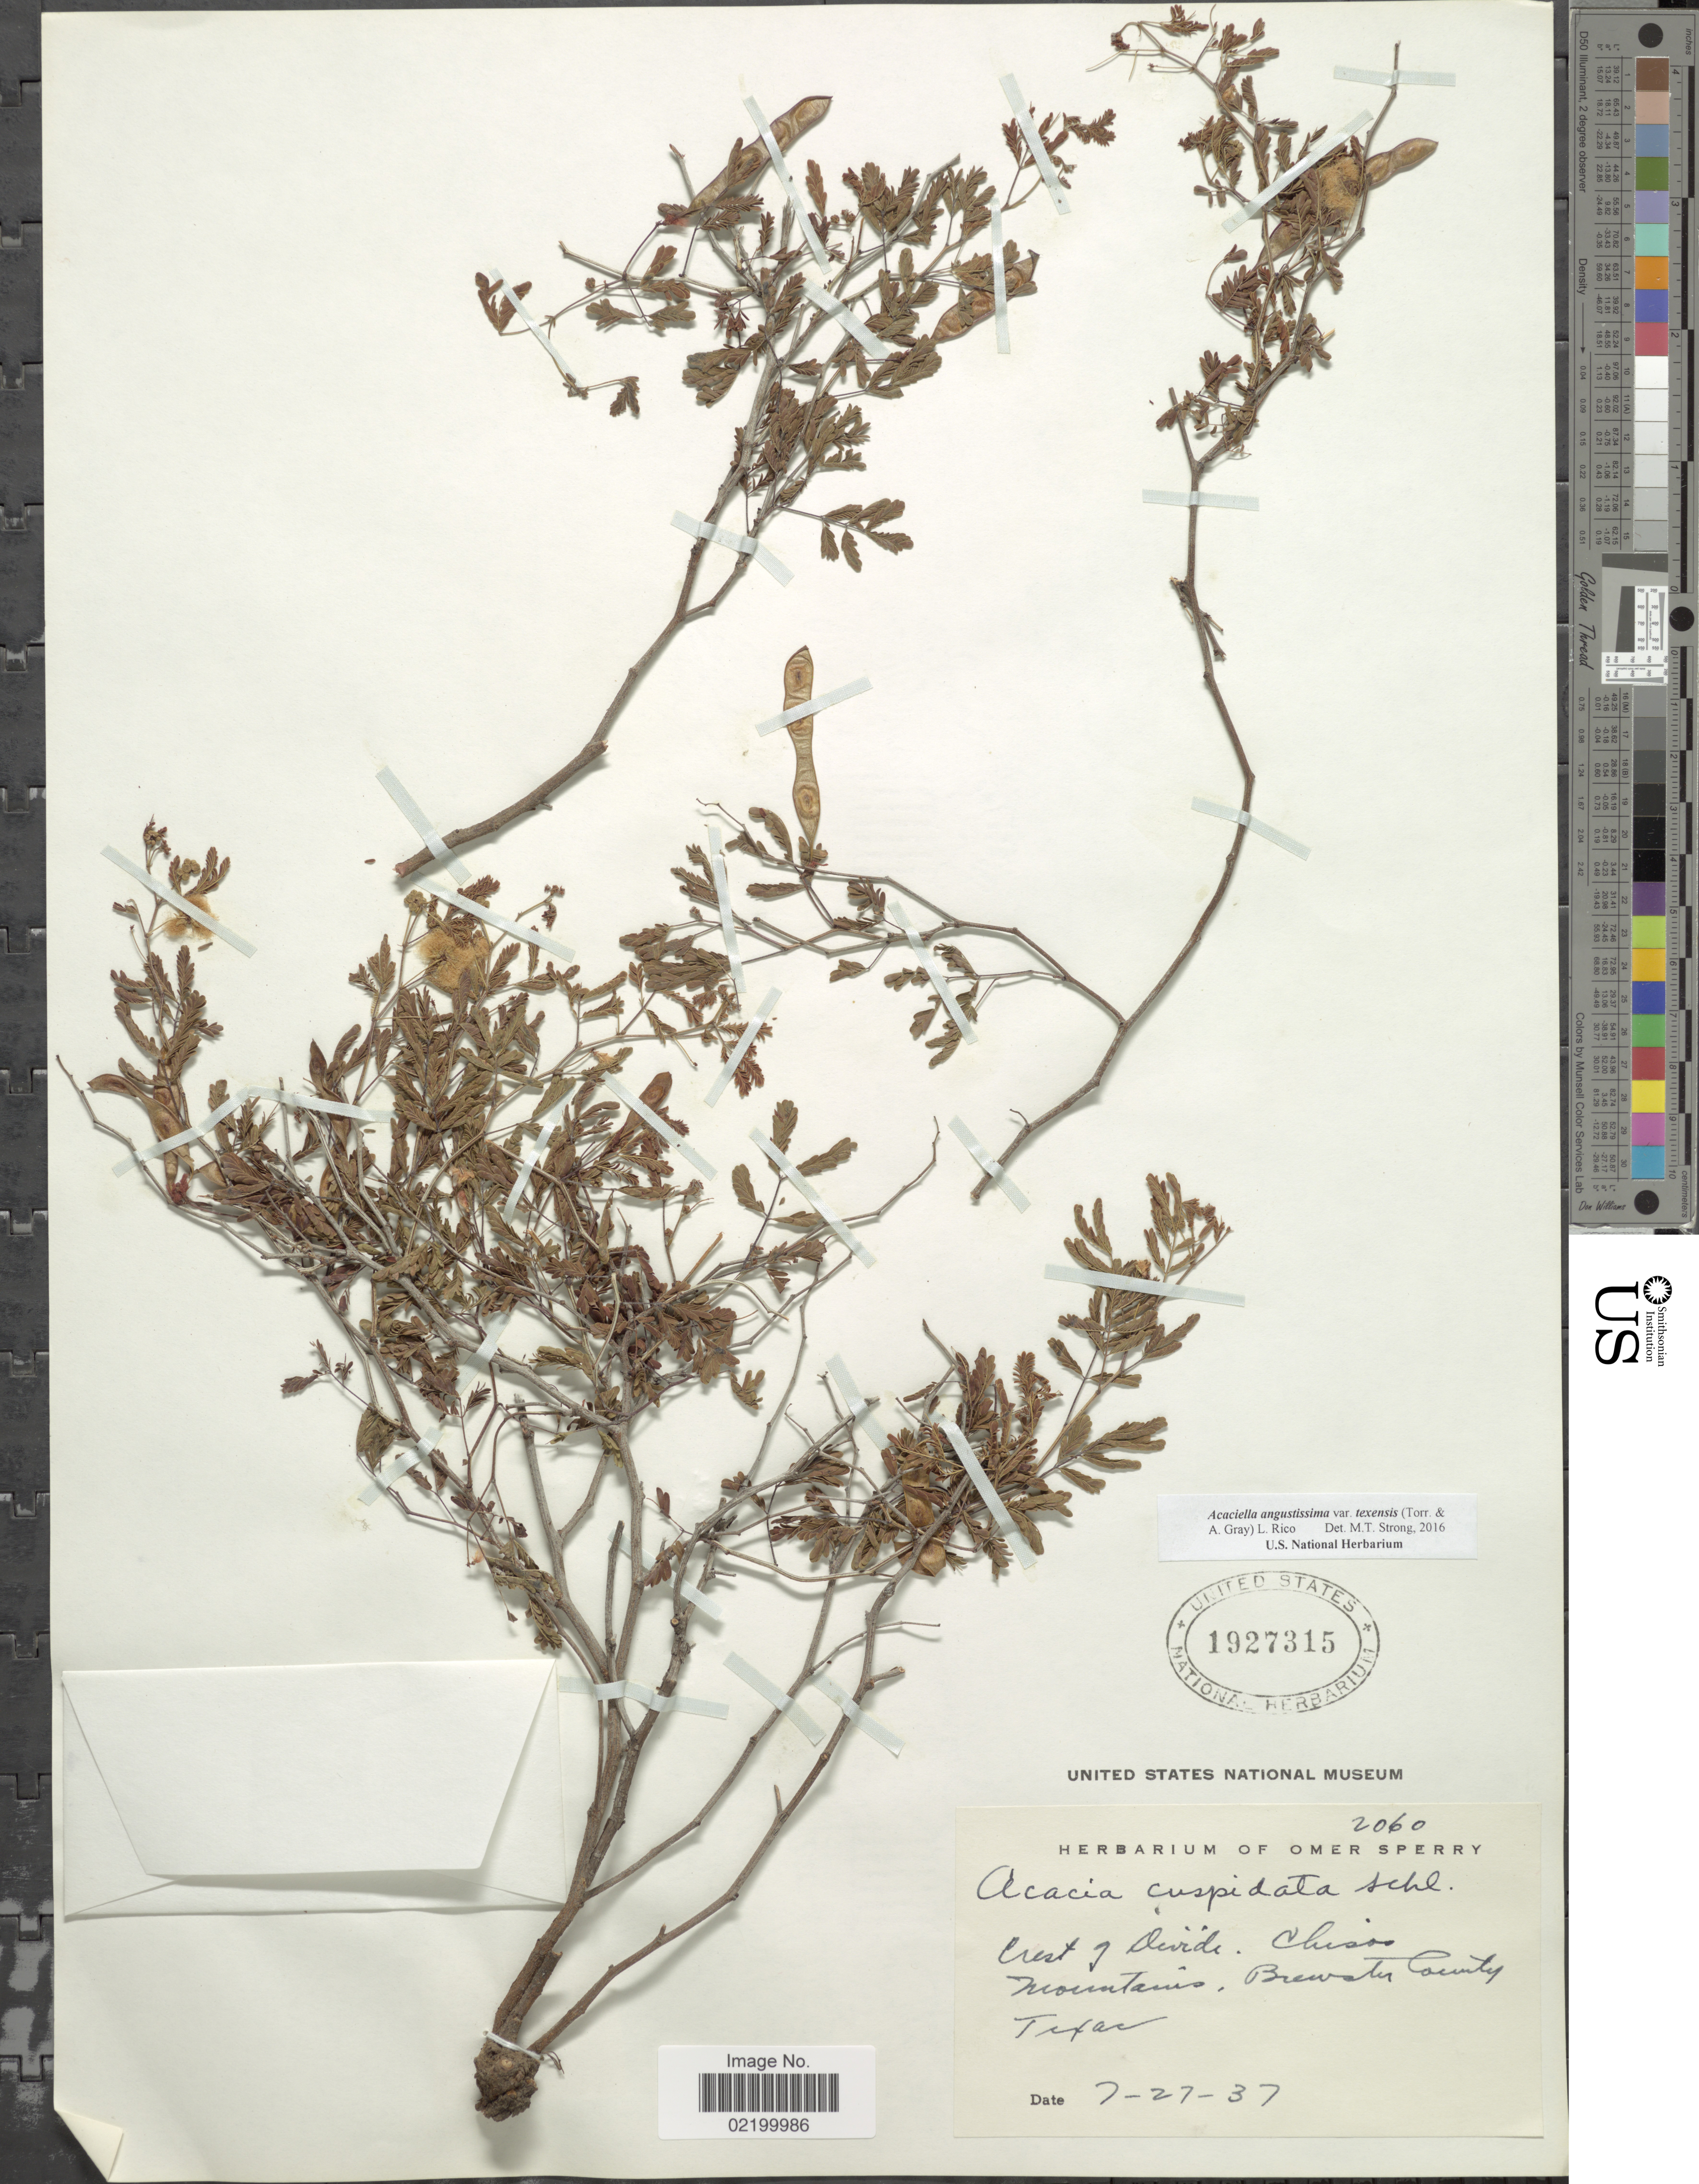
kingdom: Plantae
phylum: Tracheophyta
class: Magnoliopsida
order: Fabales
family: Fabaceae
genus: Acaciella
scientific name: Acaciella angustissima var. texensis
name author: (Nutt. ex Torr. & A. Gray) L. Rico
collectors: ex. herb. Omer E. Sperry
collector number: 2060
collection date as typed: Transcribed d/m/y: 27/7/37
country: United States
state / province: Texas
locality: Crest of Divide. Chisos Mountains. Brewster County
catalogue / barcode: US 1927315